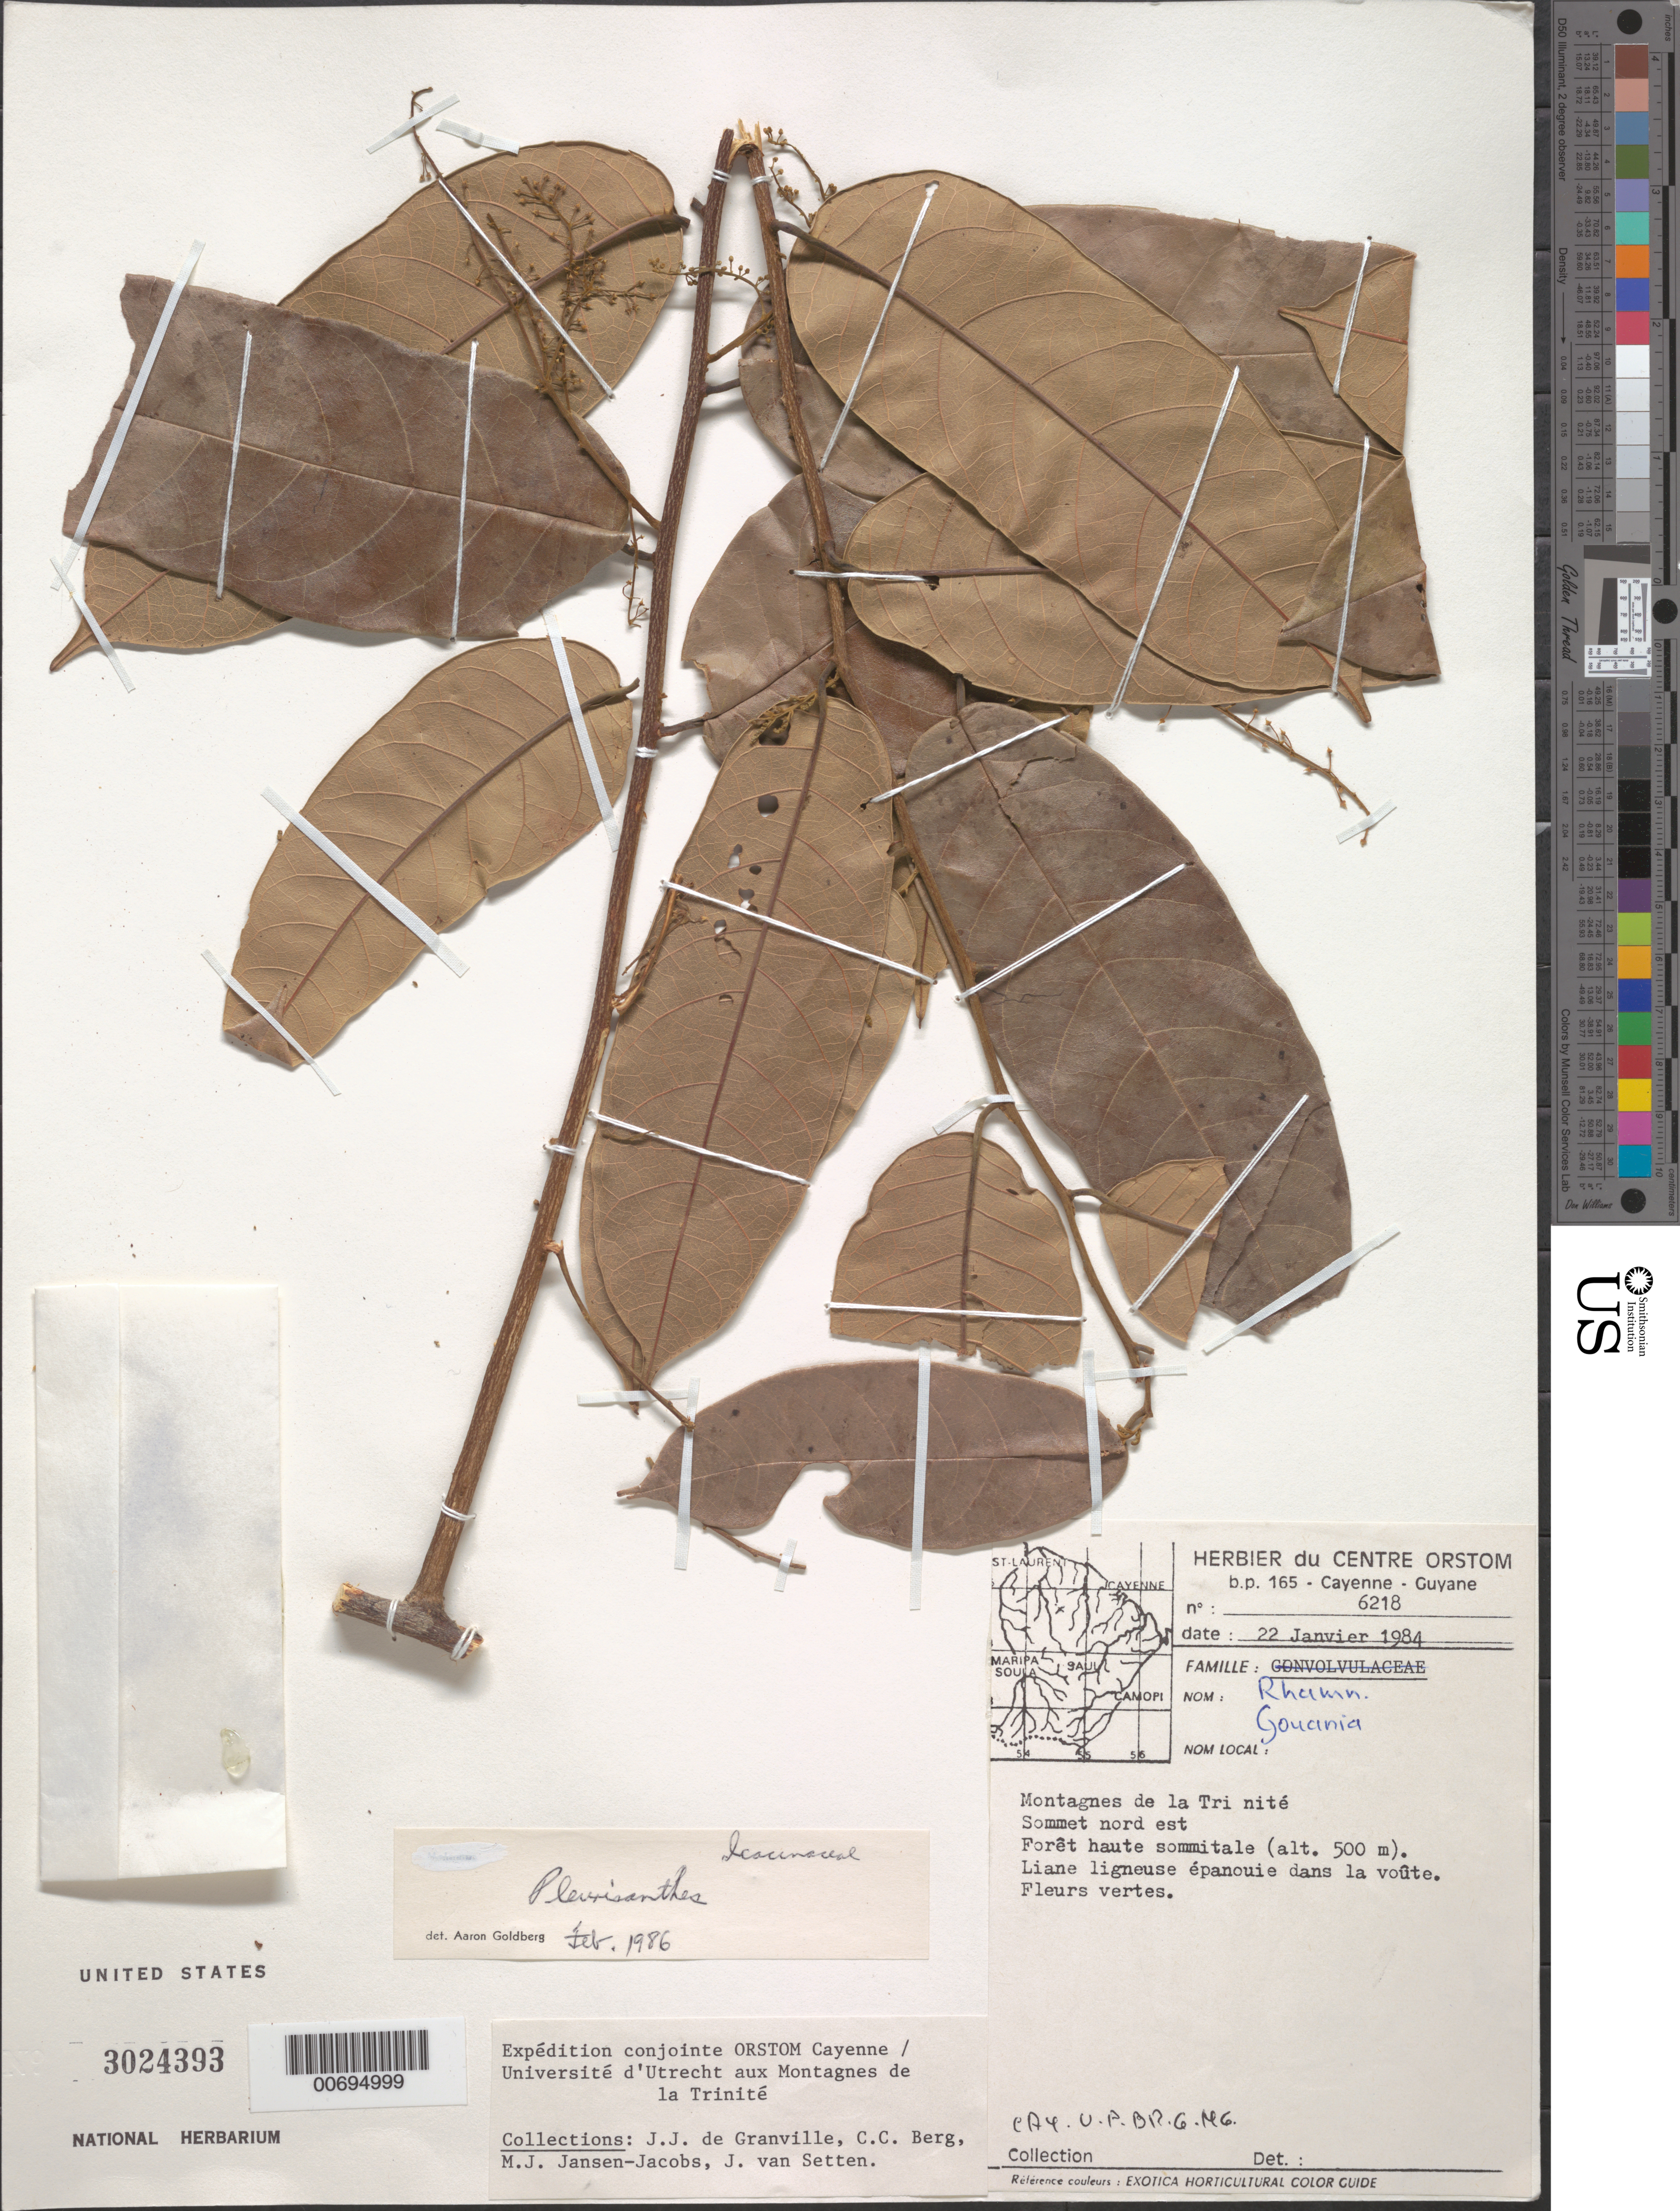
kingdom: Plantae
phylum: Tracheophyta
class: Magnoliopsida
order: Icacinales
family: Icacinaceae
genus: Pleurisanthes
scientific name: Pleurisanthes sp.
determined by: Goldberg, Aaron, (US), NMNH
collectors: J.-J. de Granville, C. C. Berg, M. J. Jansen-Jacobs & J. van Setten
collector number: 6218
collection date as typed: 22-Jan-84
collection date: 1984-01-22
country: French Guiana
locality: Montagnes de la Trinité, sommet NE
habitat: Forêt haute sommitale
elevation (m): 500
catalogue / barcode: US 3024393